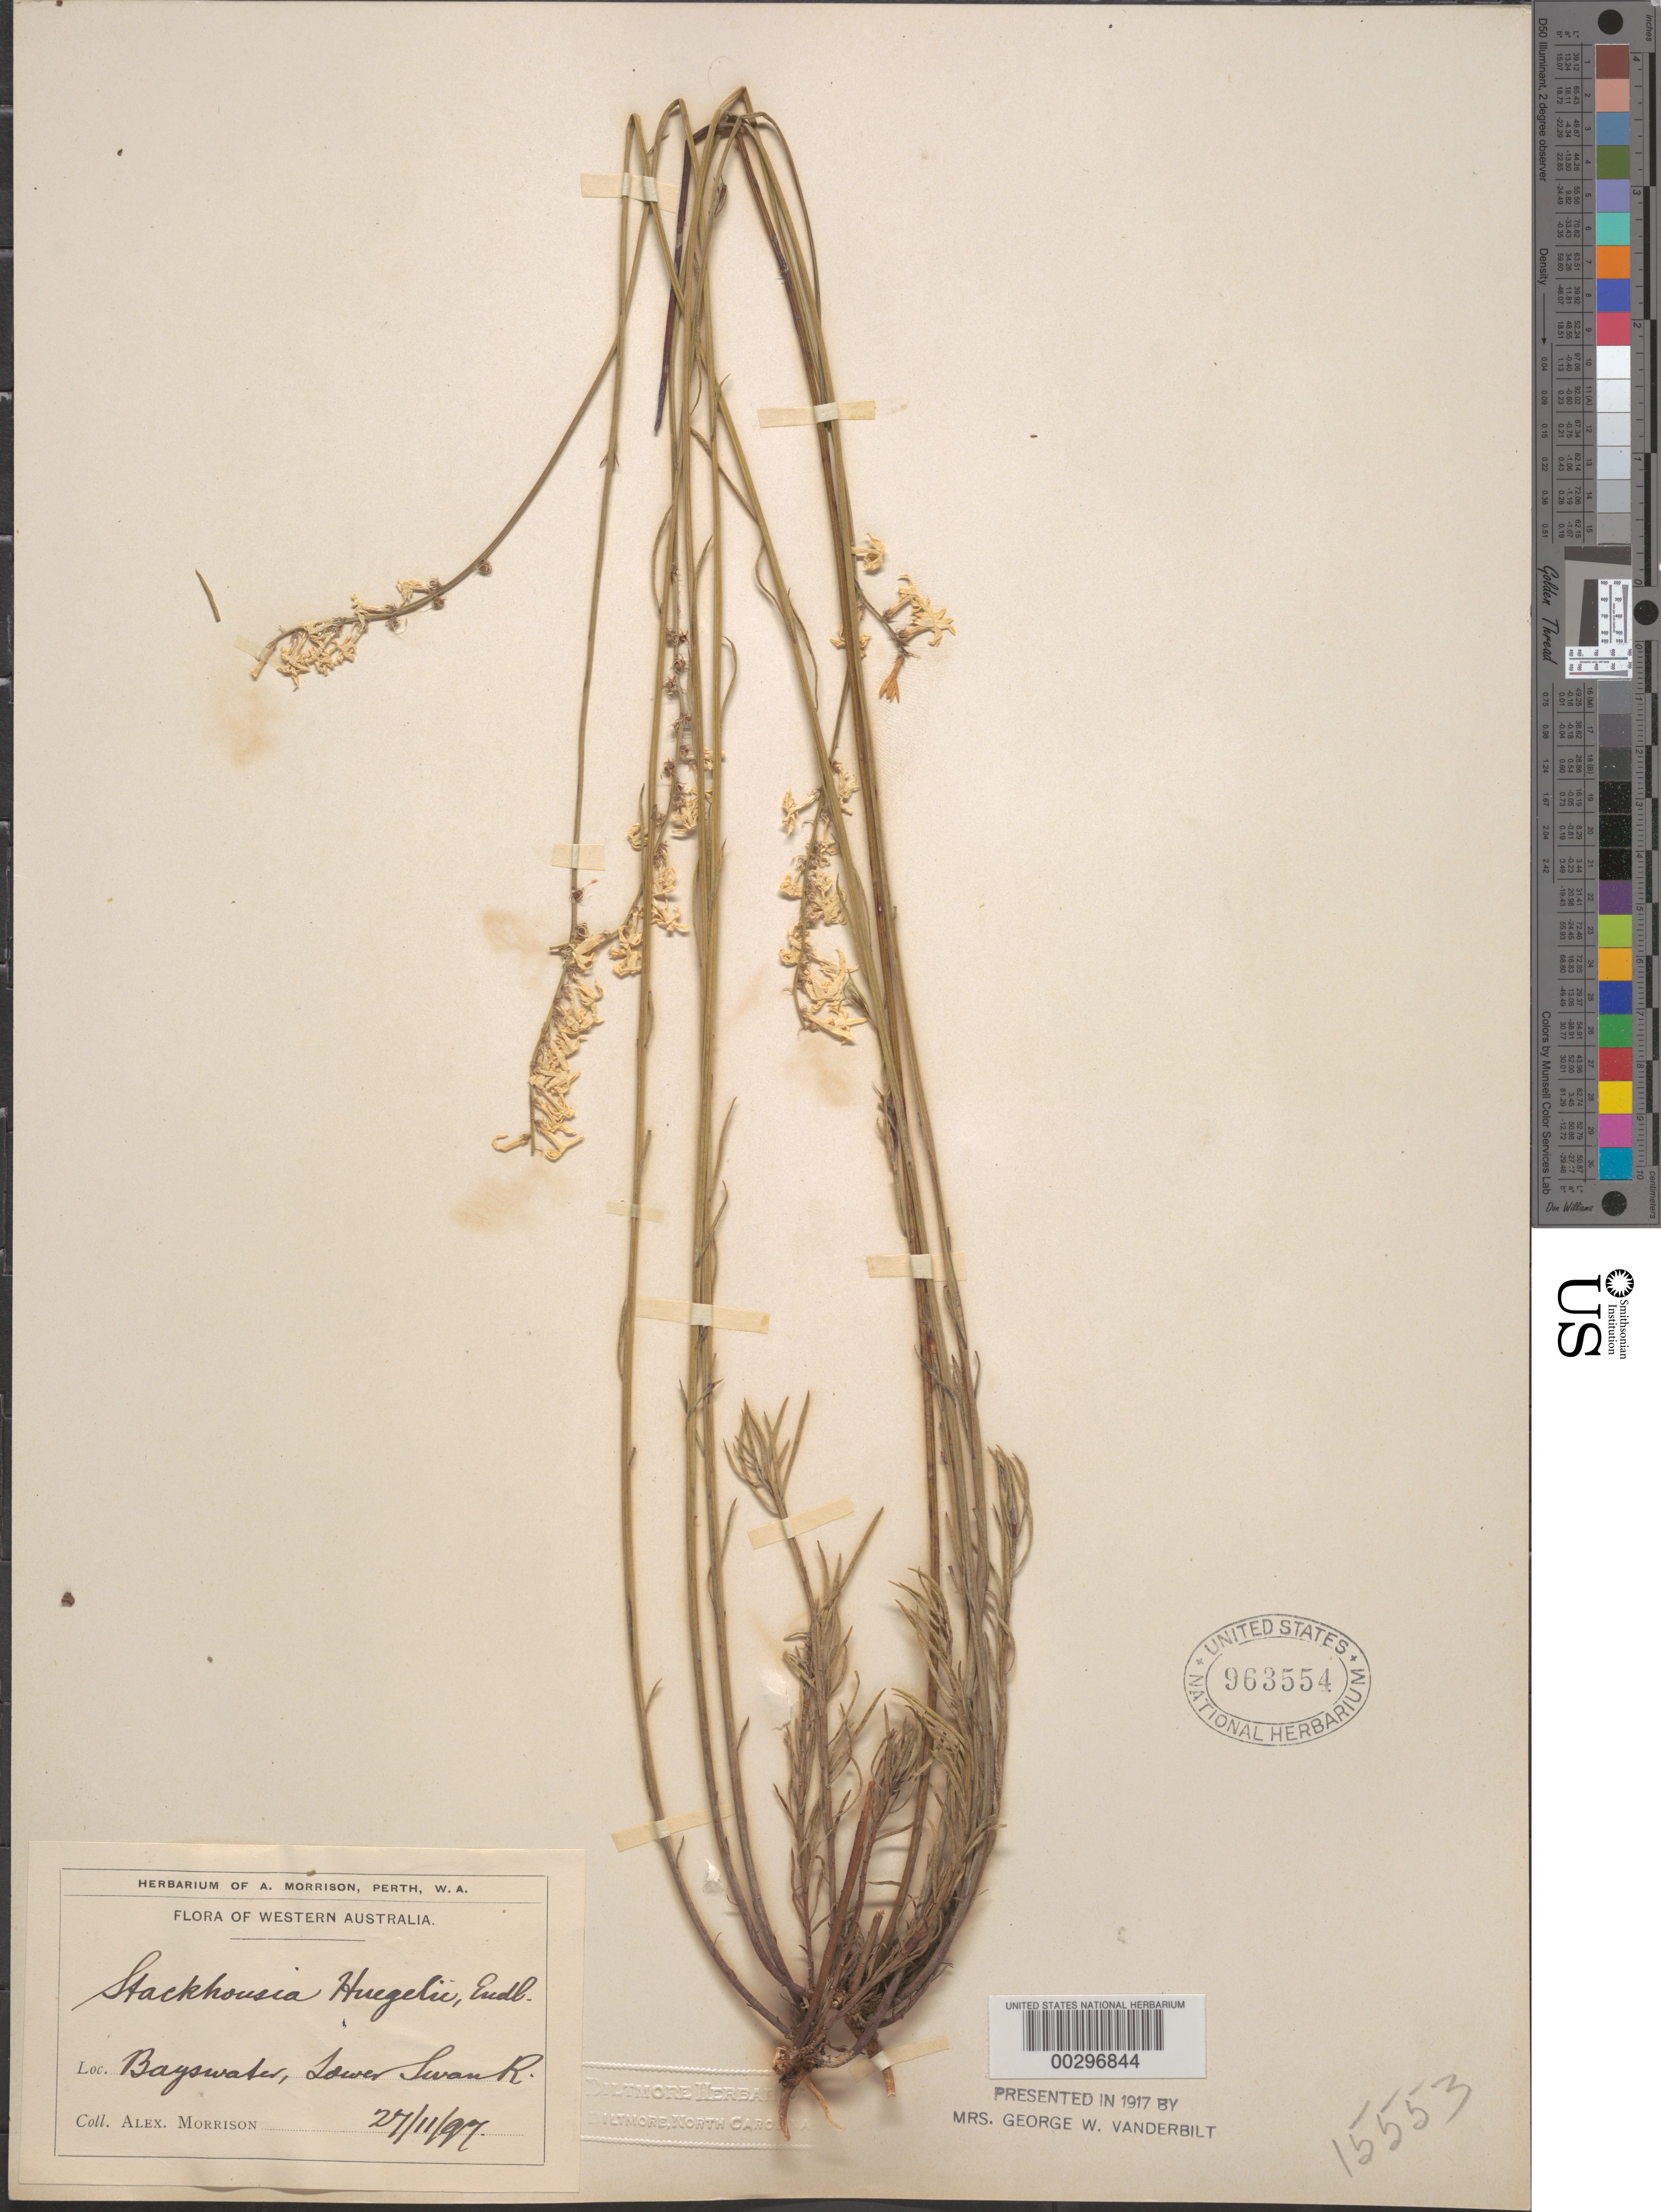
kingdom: Plantae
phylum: Tracheophyta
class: Magnoliopsida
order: Celastrales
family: Celastraceae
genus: Stackhousia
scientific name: Stackhousia huegelii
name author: Endl.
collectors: A. Morrison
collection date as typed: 27 Nov 1897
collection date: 1897-11-27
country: Australia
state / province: Western Australia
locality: Lower swan river, bayswater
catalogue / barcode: US 963554